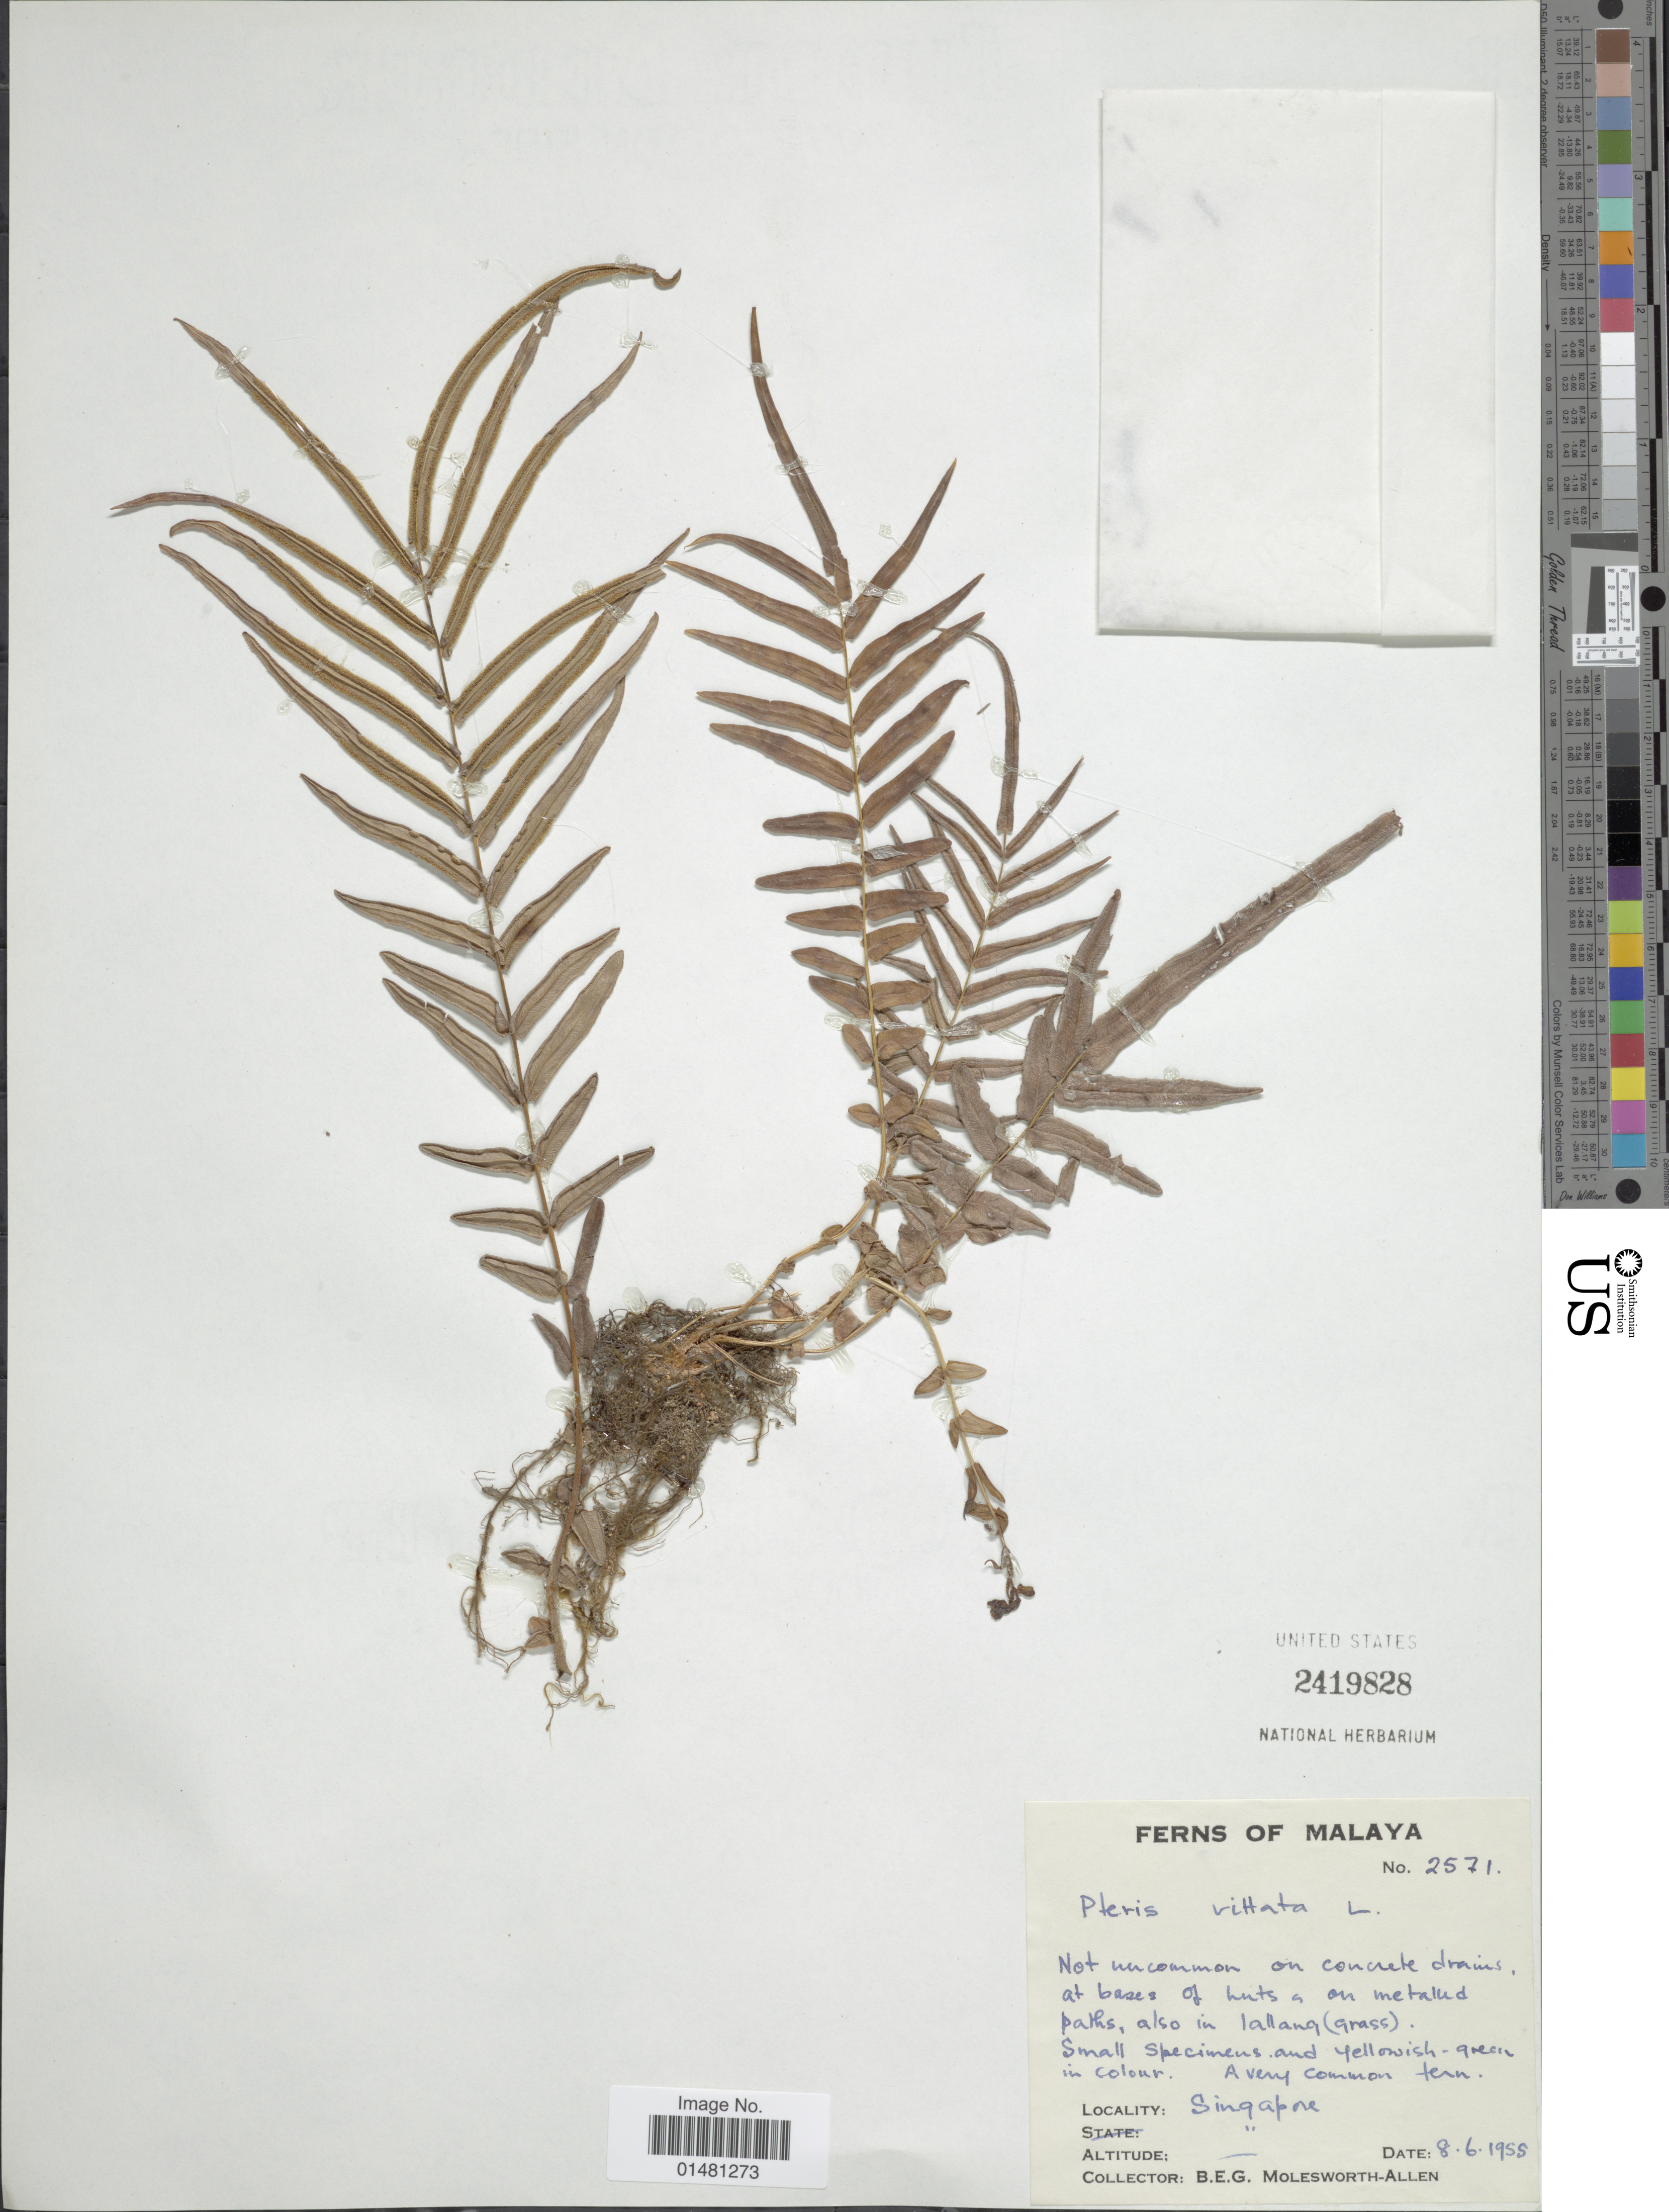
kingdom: Plantae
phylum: Tracheophyta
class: Polypodiopsida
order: Polypodiales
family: Pteridaceae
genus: Pteris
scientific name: Pteris vittata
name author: L.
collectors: B. E. G. Molesworth-Allen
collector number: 2571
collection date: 1955-06-08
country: Singapore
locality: Malaya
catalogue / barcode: US 2419828